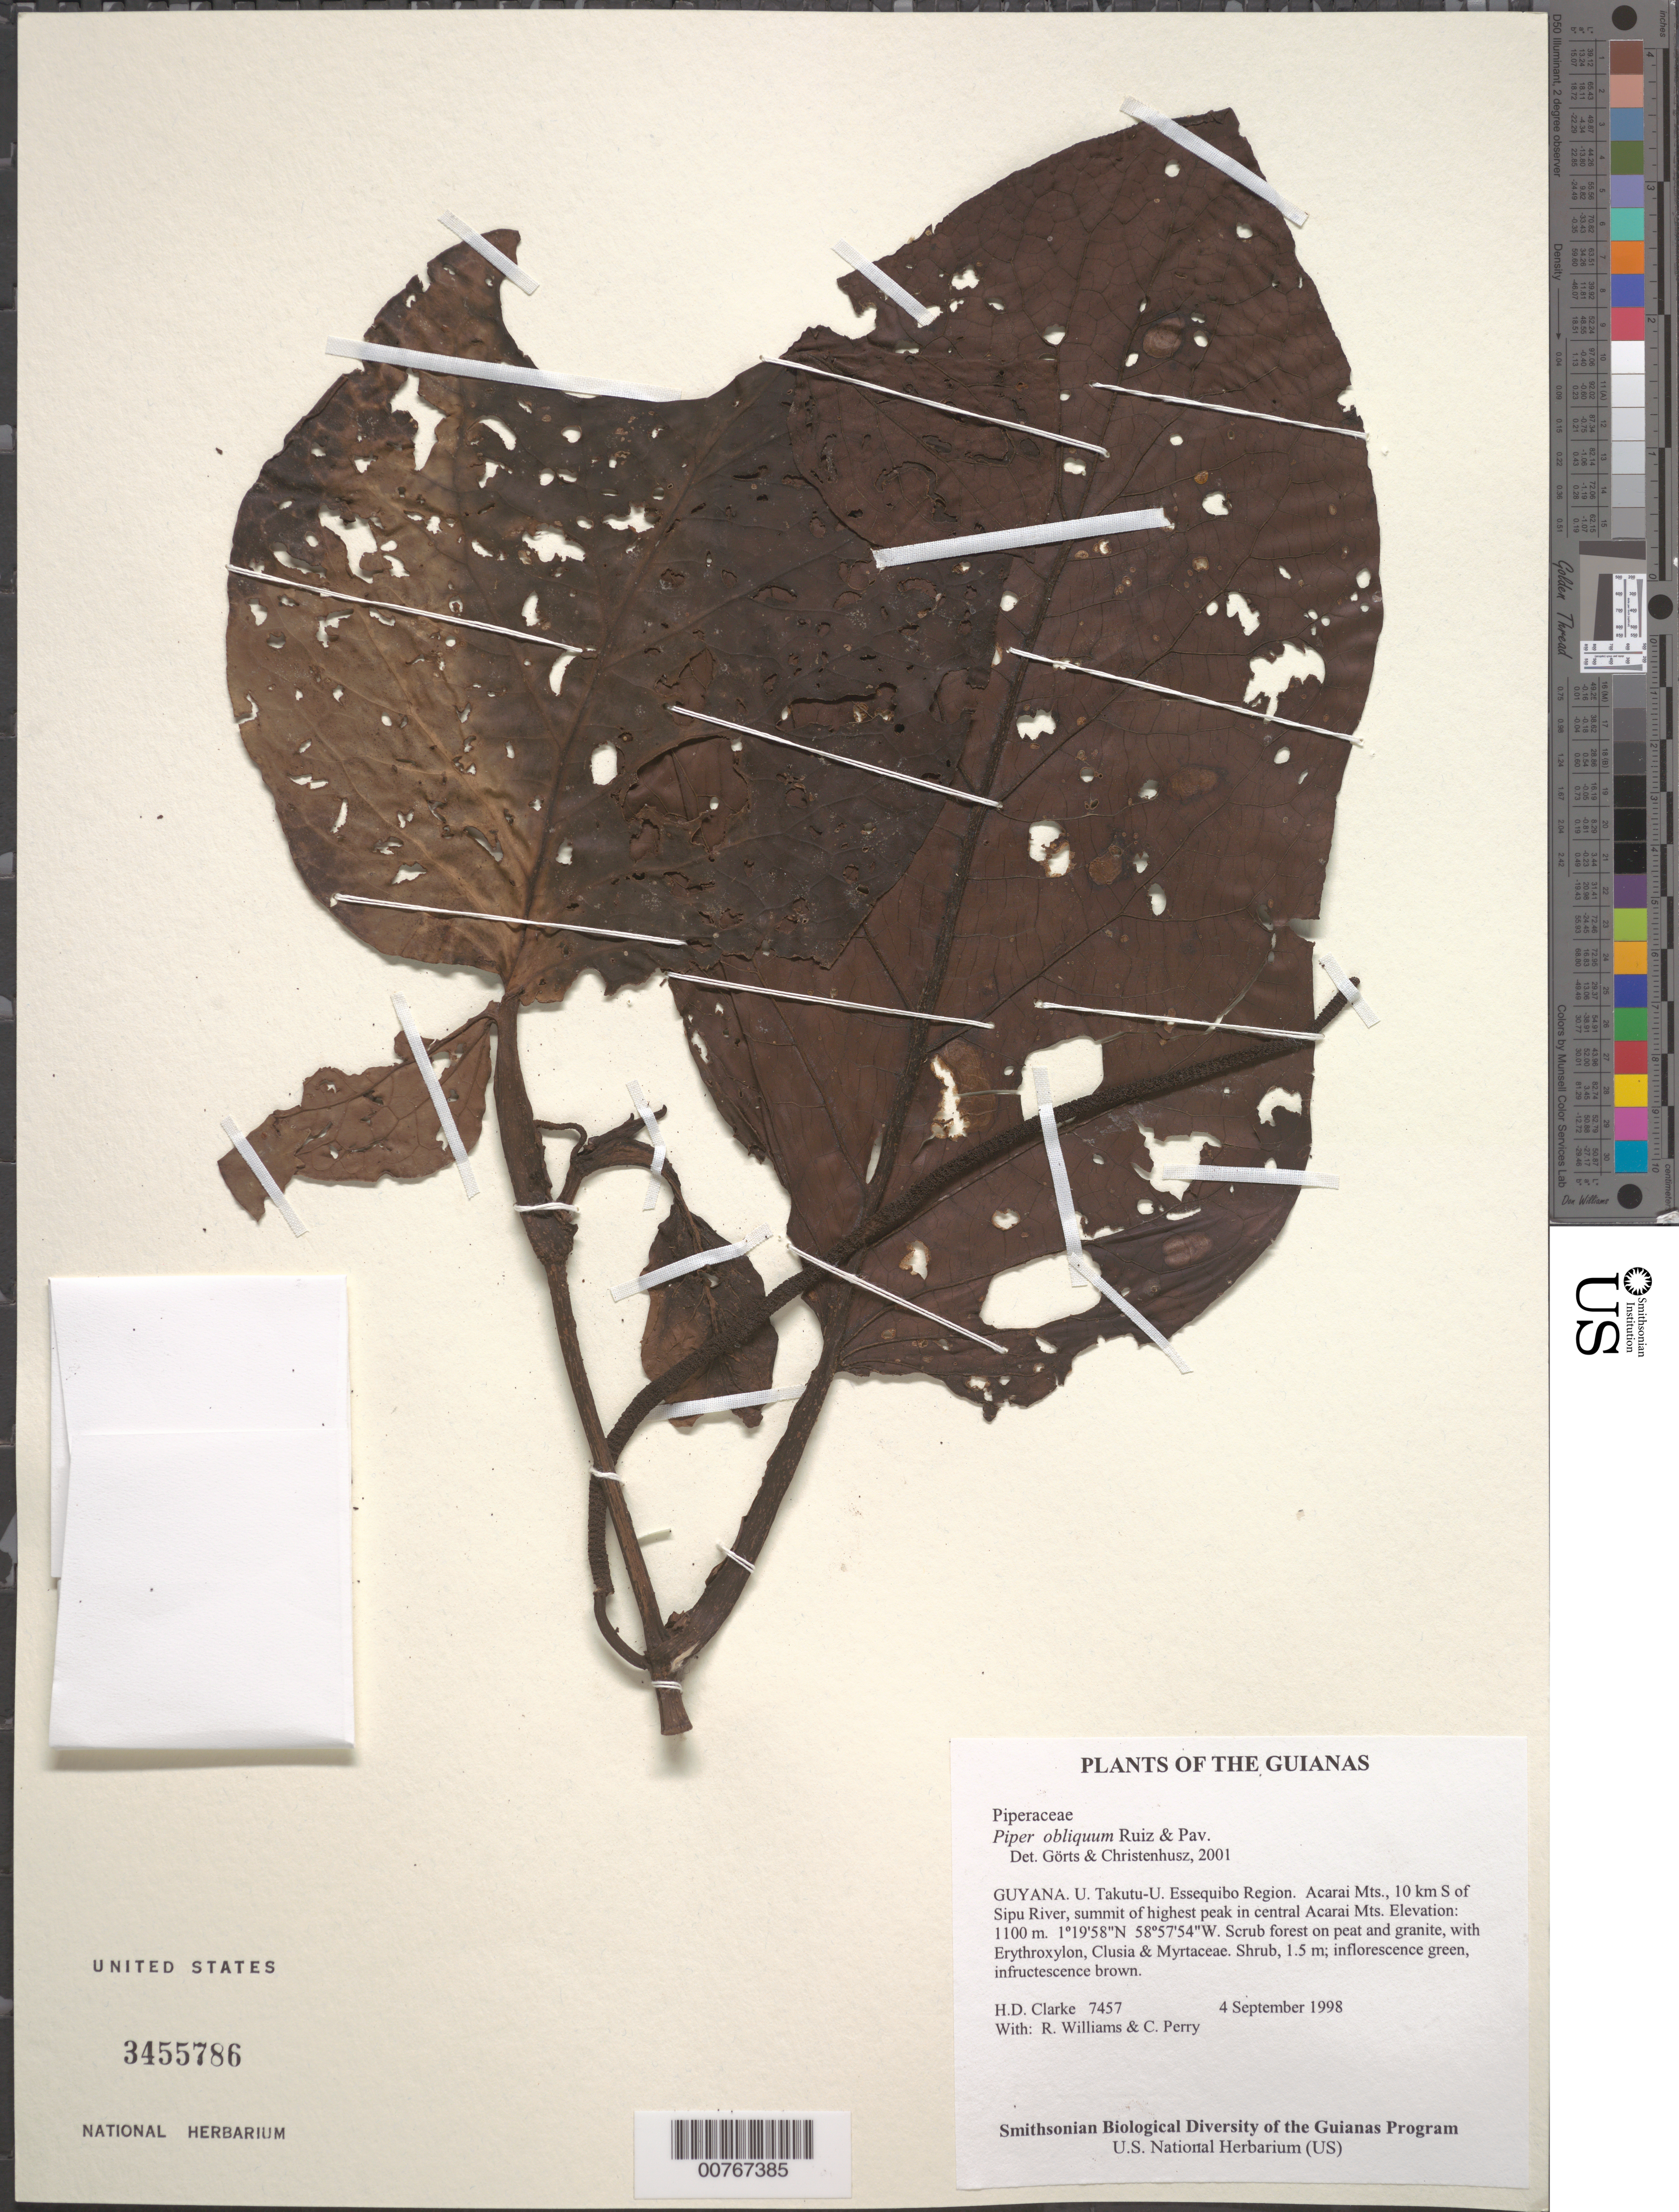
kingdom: Plantae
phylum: Tracheophyta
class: Magnoliopsida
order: Piperales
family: Piperaceae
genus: Piper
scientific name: Piper obliquum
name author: Ruiz & Pav.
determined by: Görts-van Rijn, A. R.; Christenhusz, M. J.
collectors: H. D. Clarke, R. Williams & C. Perry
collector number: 7457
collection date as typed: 4 September 1998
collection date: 1998-09-04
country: Guyana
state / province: U. Takutu-U. Essequibo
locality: Acarai Mts., 10 km S of Sipu River, summit of highest peak in central Acarai Mts.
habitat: Scrub forest on peat and granite, with Erythroxylum, Clusia & Myrtaceae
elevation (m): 1100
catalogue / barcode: US 3455786